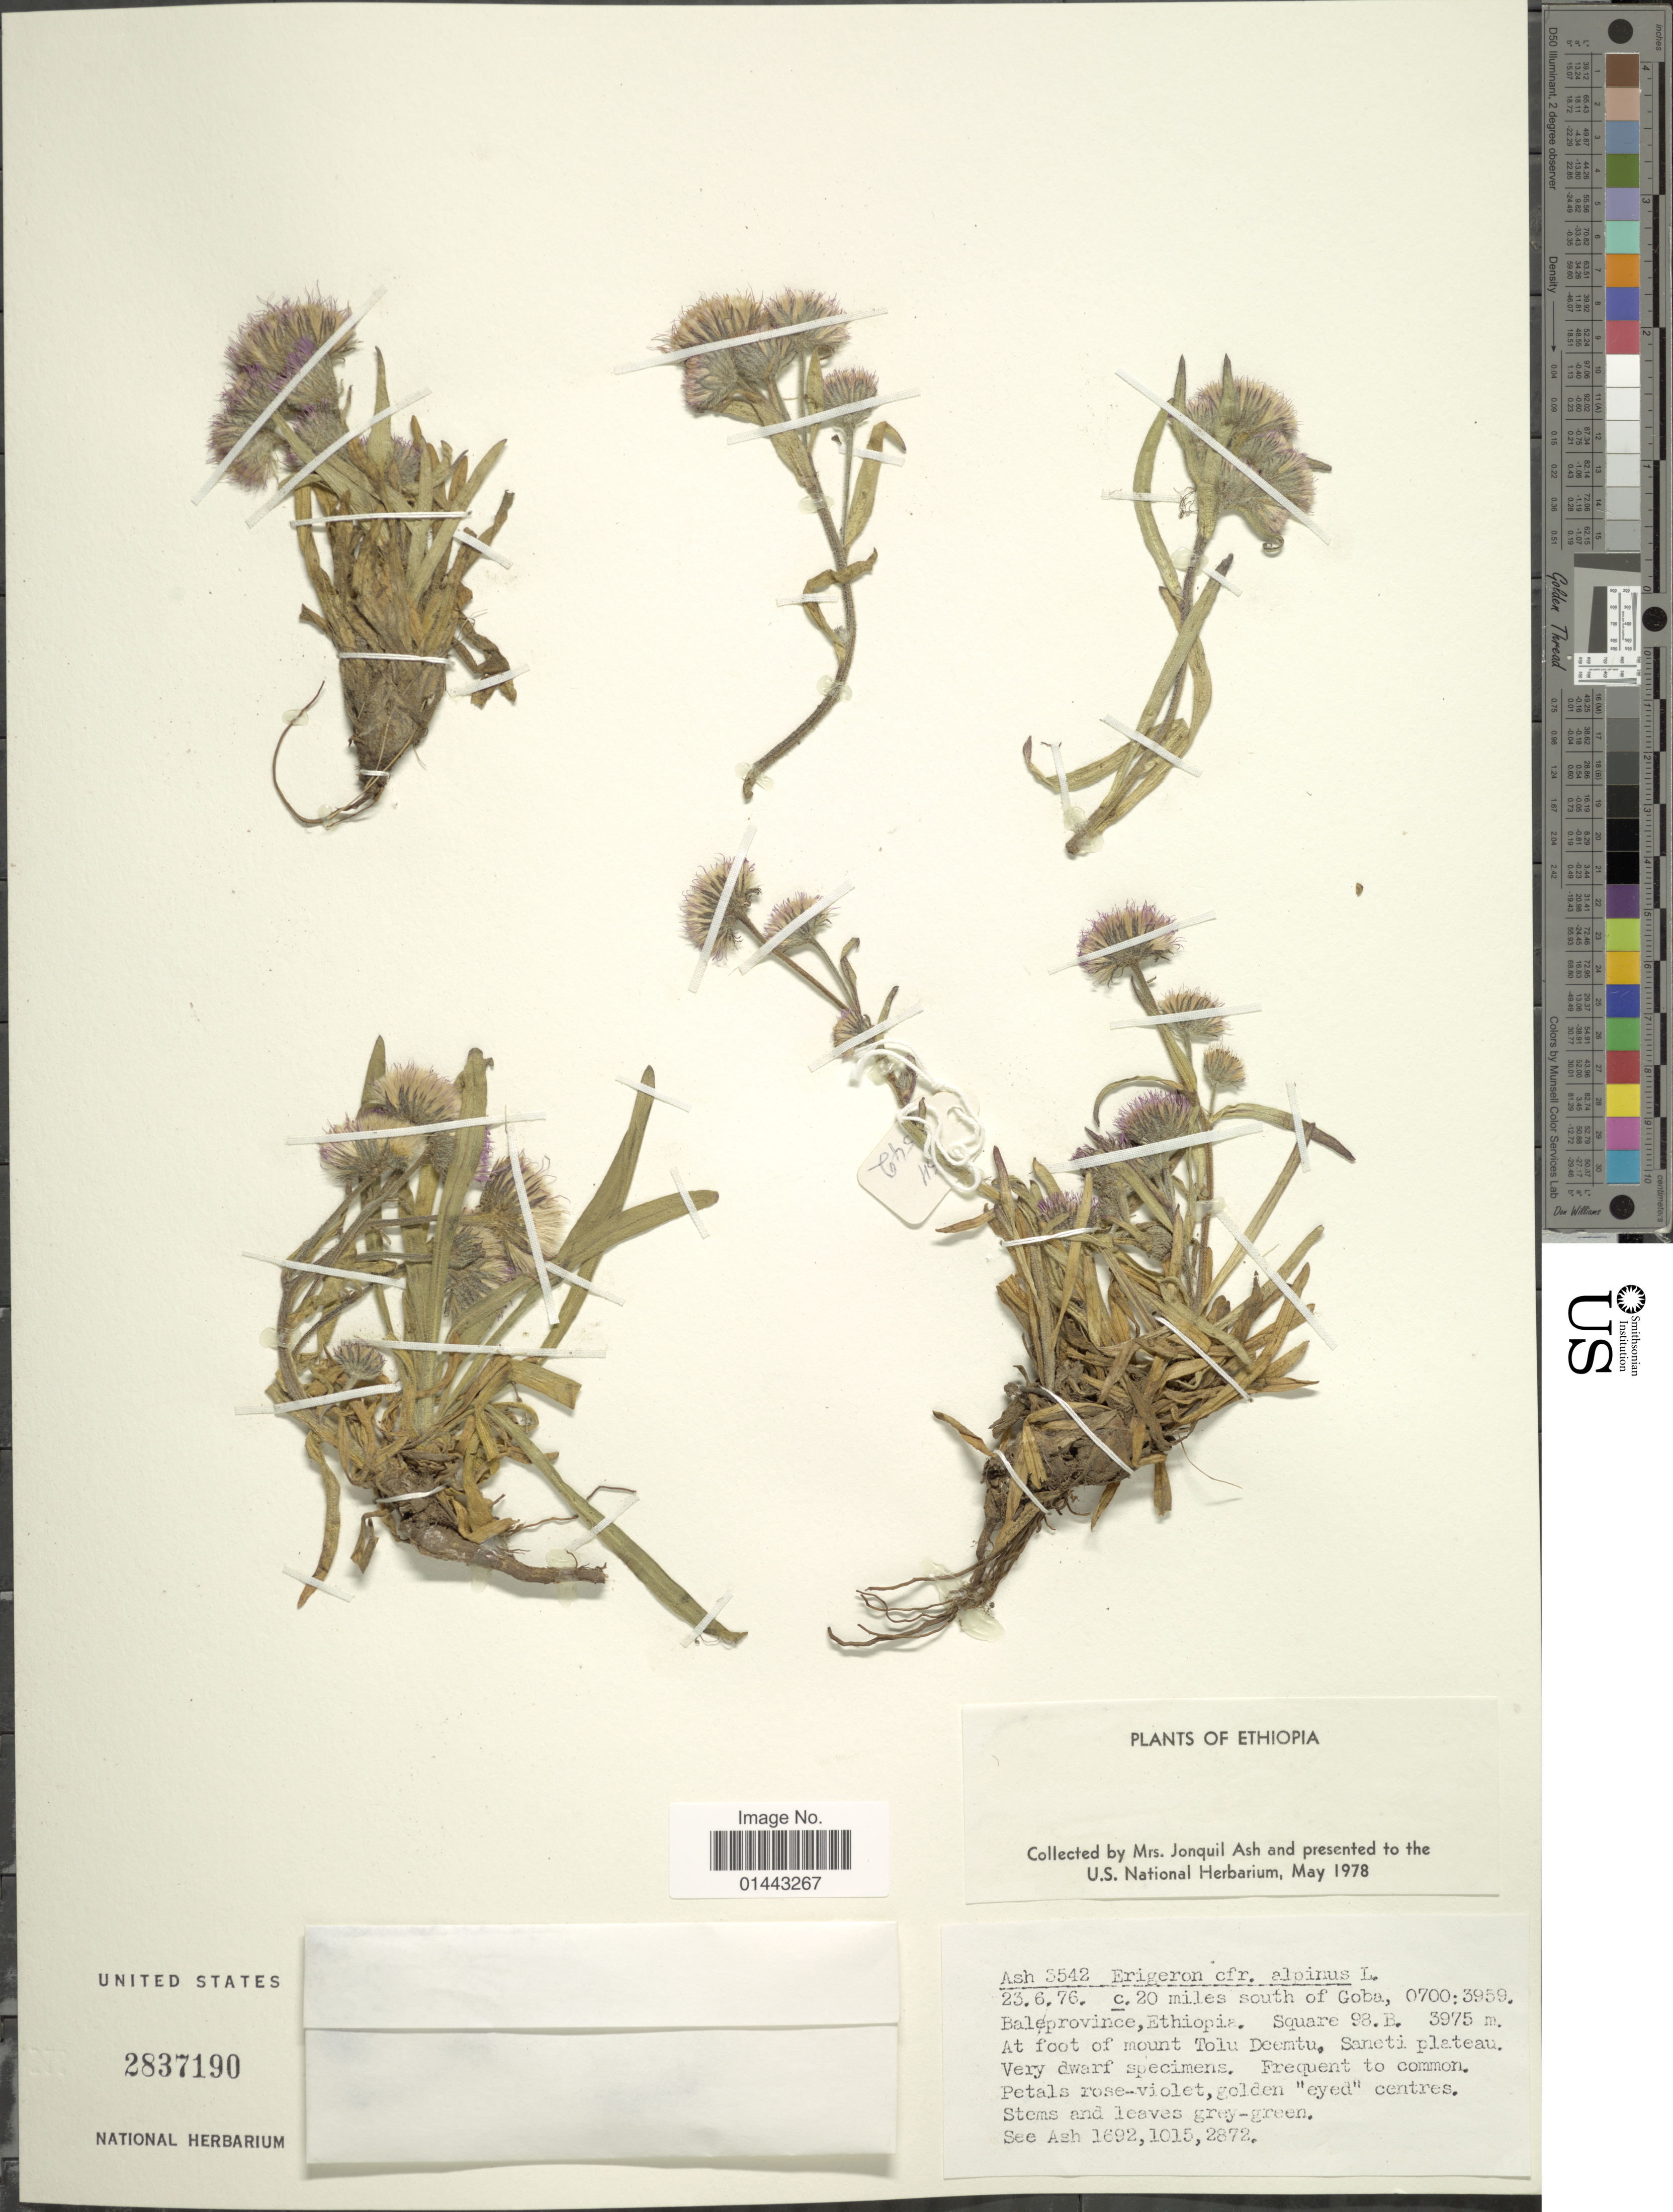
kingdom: Plantae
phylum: Tracheophyta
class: Magnoliopsida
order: Asterales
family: Asteraceae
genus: Erigeron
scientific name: Erigeron alpinus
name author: L.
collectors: S. Ash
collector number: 3542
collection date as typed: Transcribed d/m/y: 23/6/76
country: Ethiopia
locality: C. 20 miles south of Goba, 0700:3959, Bale province, Square 98.B., at foot of mount Tolu Deemtu, Saneti plateau.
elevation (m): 3975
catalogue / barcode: US 2837190